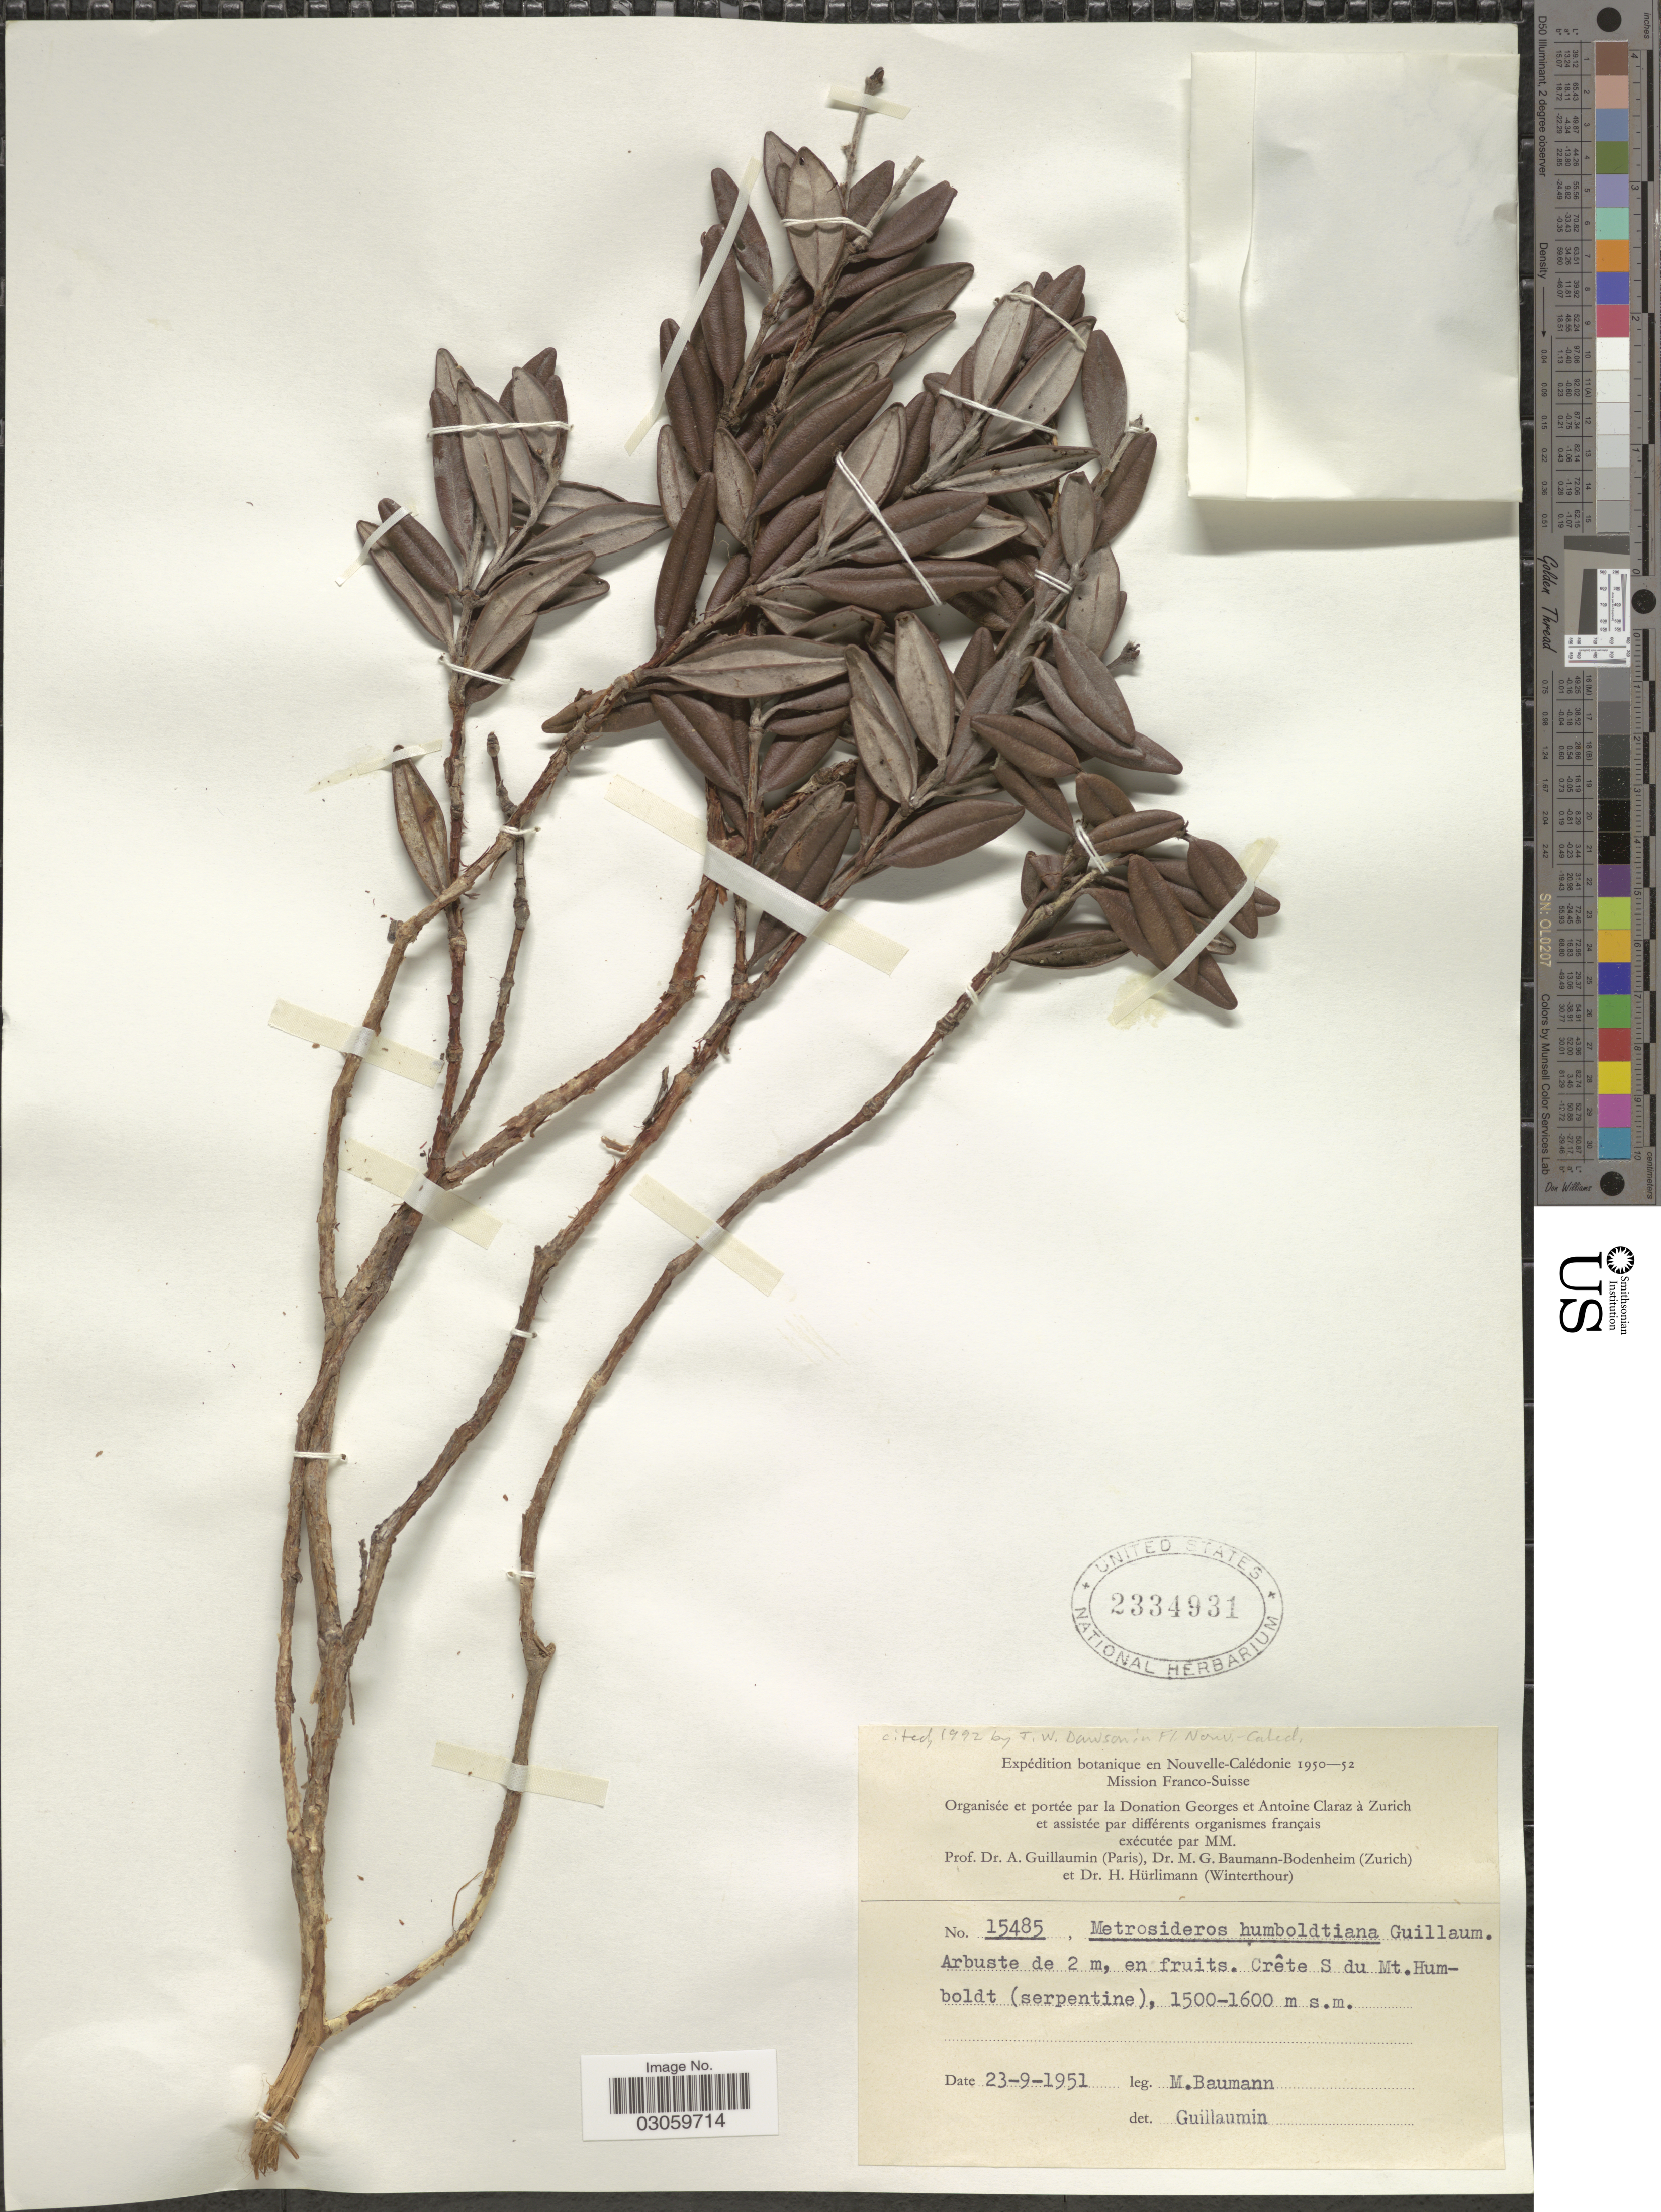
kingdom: Plantae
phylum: Tracheophyta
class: Magnoliopsida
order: Myrtales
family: Myrtaceae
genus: Metrosideros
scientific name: Metrosideros humboldtiana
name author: Guillaumin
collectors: M. G. Baumann-Bodenheim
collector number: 15485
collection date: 1951-09-23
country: New Caledonia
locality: Nouvelle-Calédonie. Crête S du Mt. Humboldt (serpentine).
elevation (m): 1500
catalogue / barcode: US 2334931